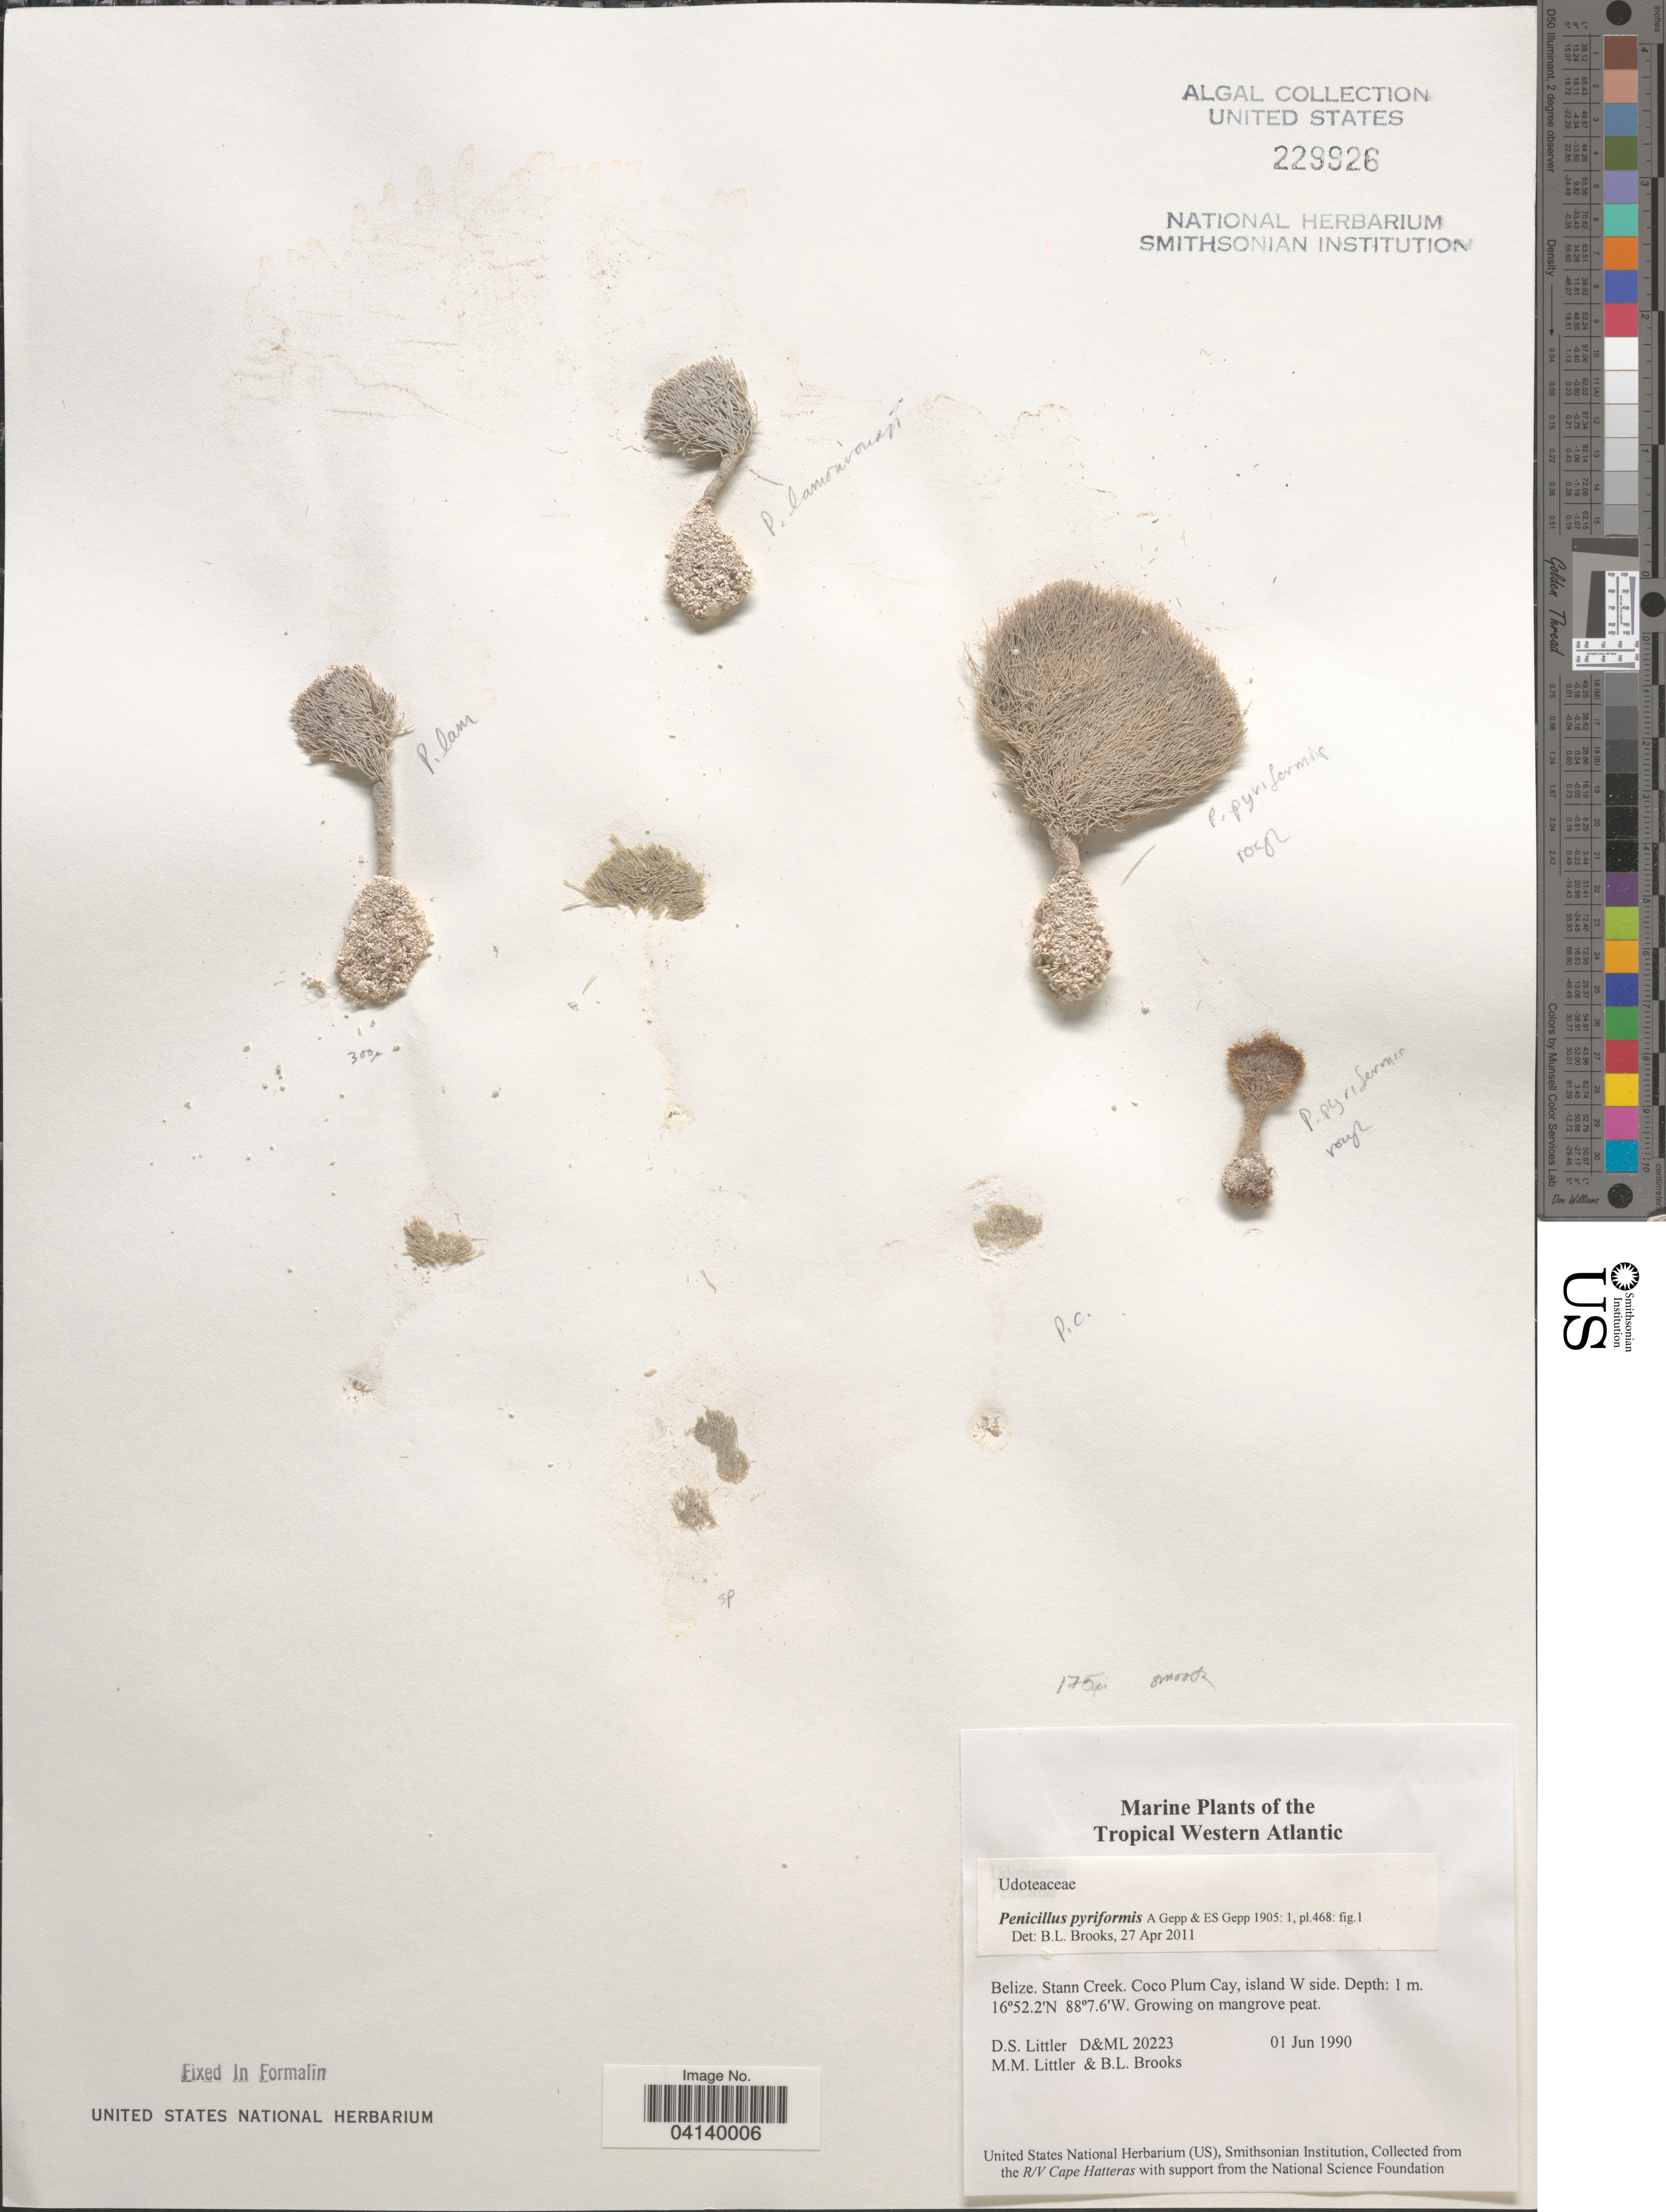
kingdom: Plantae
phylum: Chlorophyta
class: Ulvophyceae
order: Bryopsidales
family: Udoteaceae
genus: Penicillus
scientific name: Penicillus pyriformis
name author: A. Gepp & E. Gepp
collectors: D. S. Littler & B. Brooks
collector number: D&ML20223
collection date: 1990-06-01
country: Belize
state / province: Stann Creek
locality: Tropical Western Atlantic. Coco Plum Cay, island W side.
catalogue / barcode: US 229926